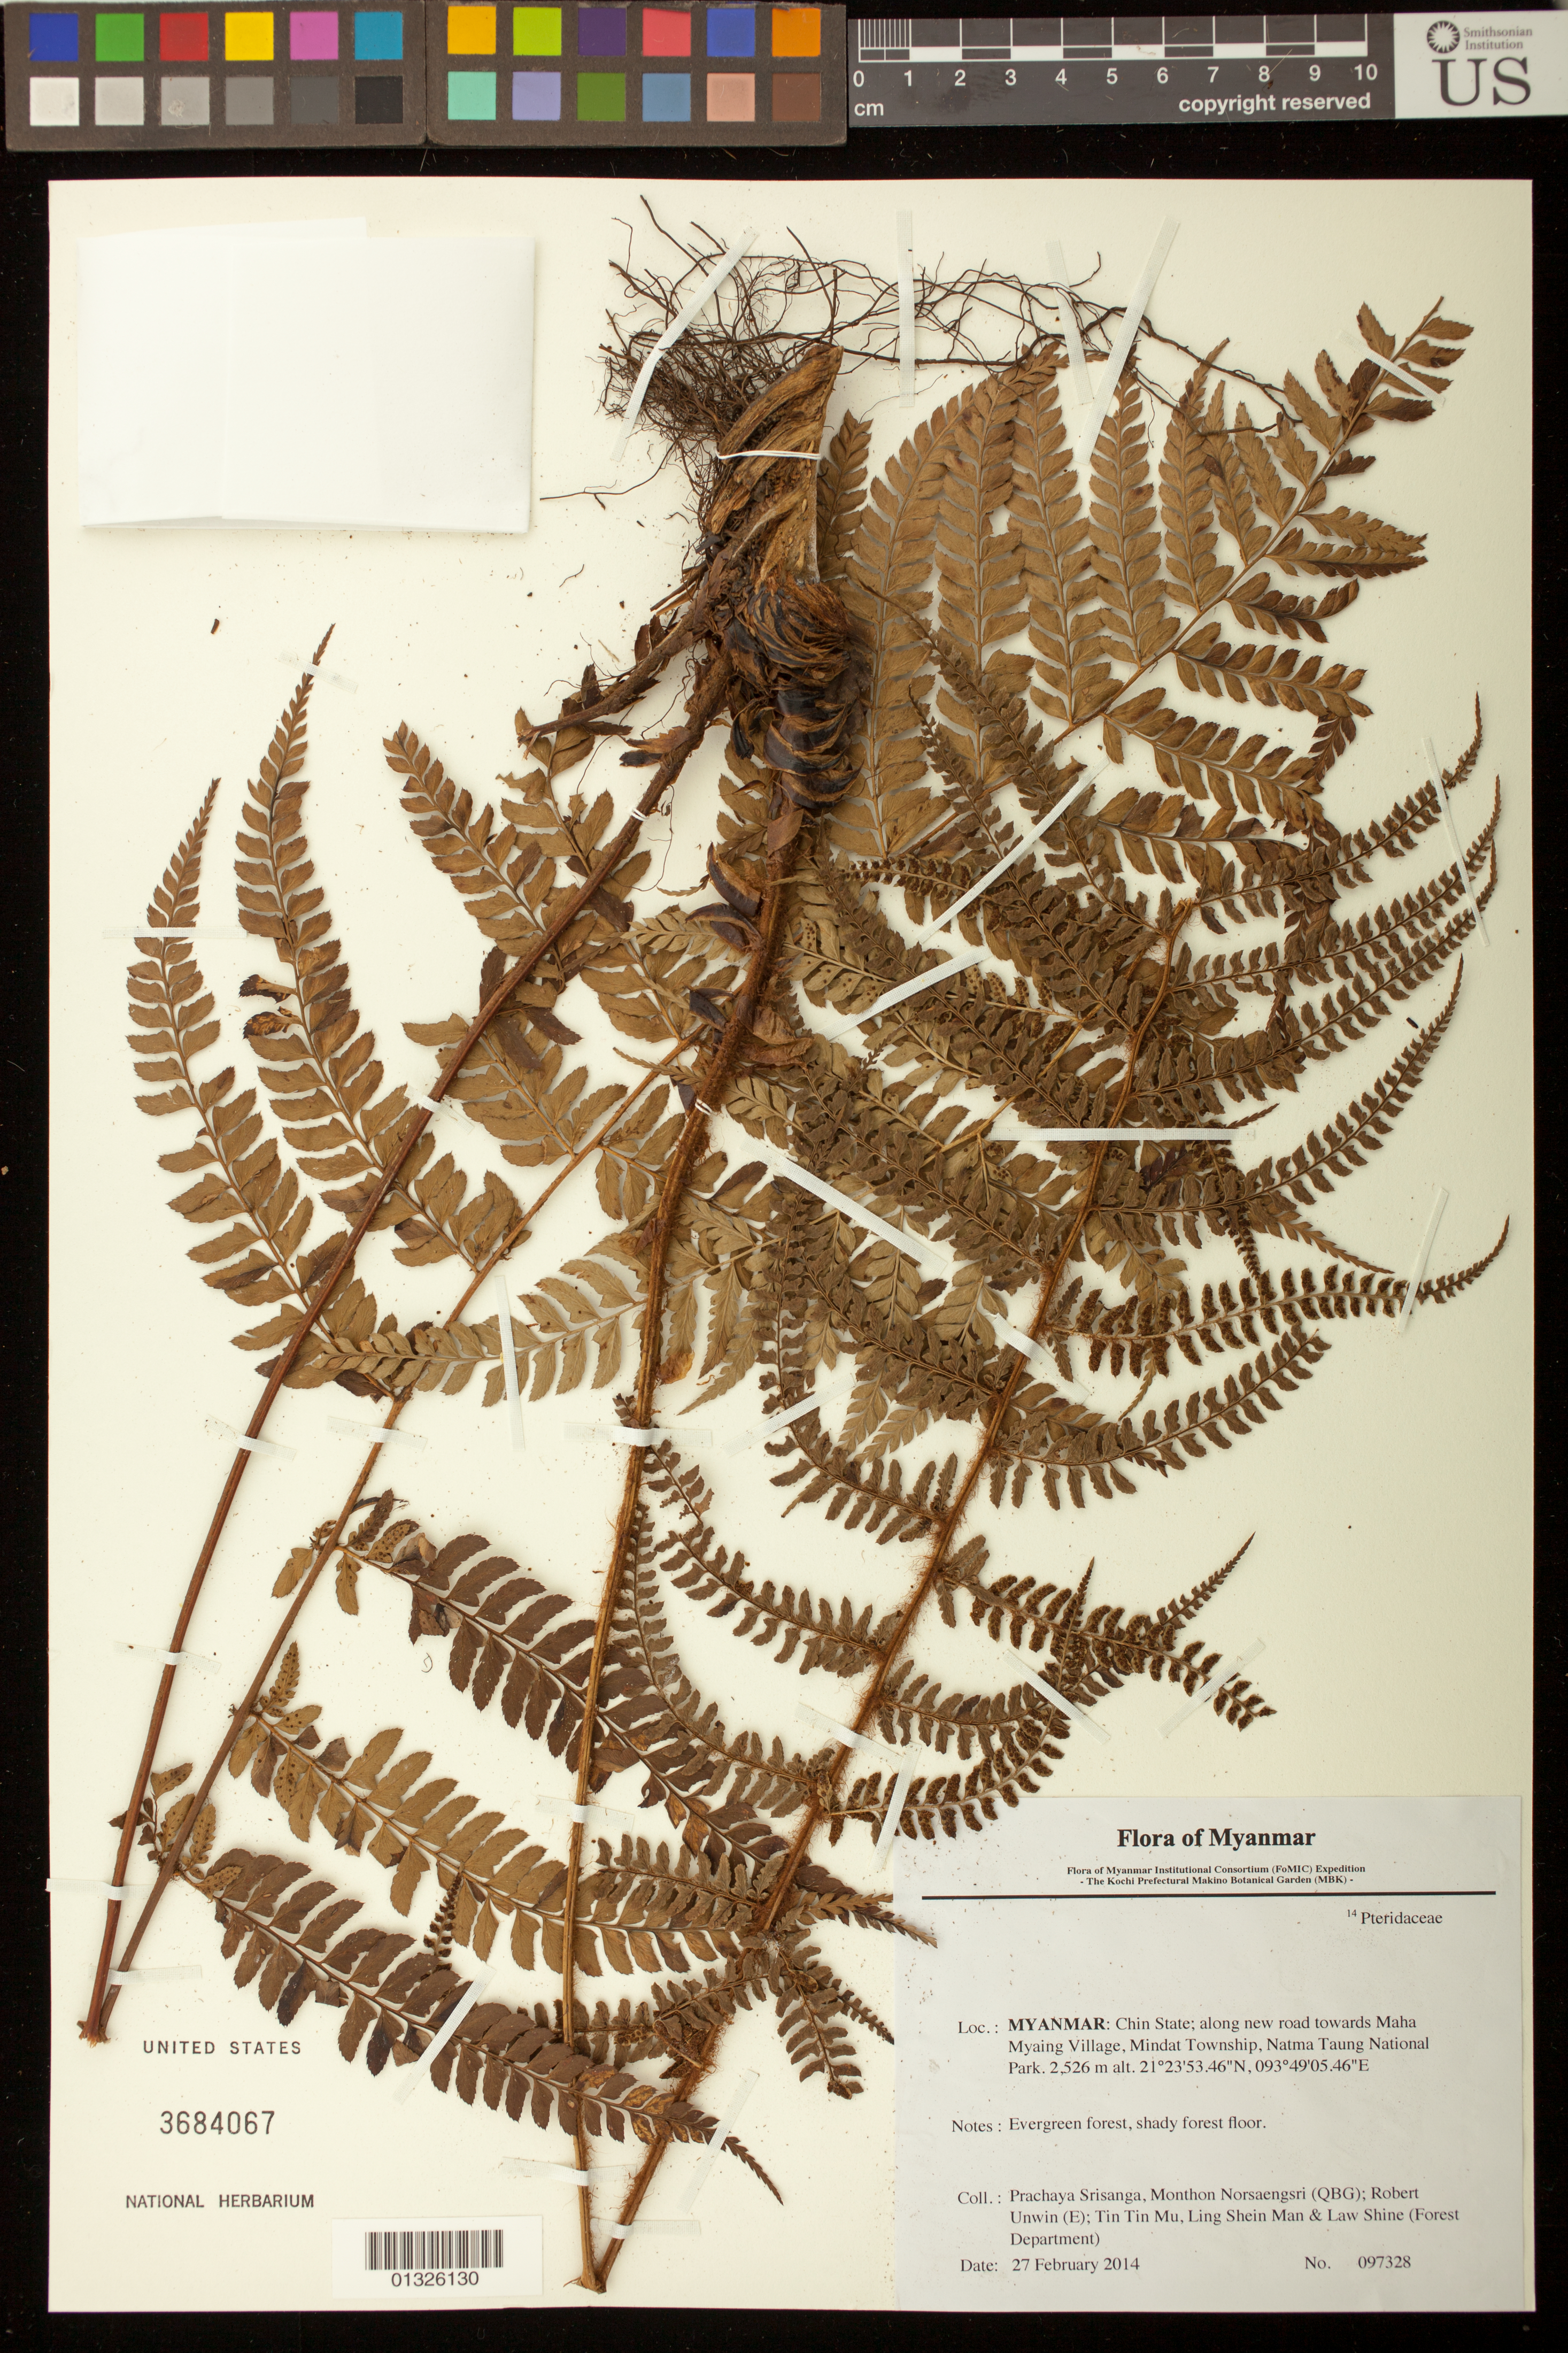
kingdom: Plantae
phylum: Tracheophyta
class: Polypodiopsida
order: Polypodiales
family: Pteridaceae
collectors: P. Srisanga, M. Norsaengsri, R. Unwin, Tin Tin Mu, Ling Shein Man & L. Shine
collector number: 97328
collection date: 2014-02-27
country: Myanmar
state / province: Chin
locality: Along new road towards Maha Myaing Village, Mindat Township, Natma Taung National Park.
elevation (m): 2526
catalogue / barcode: US 3684067